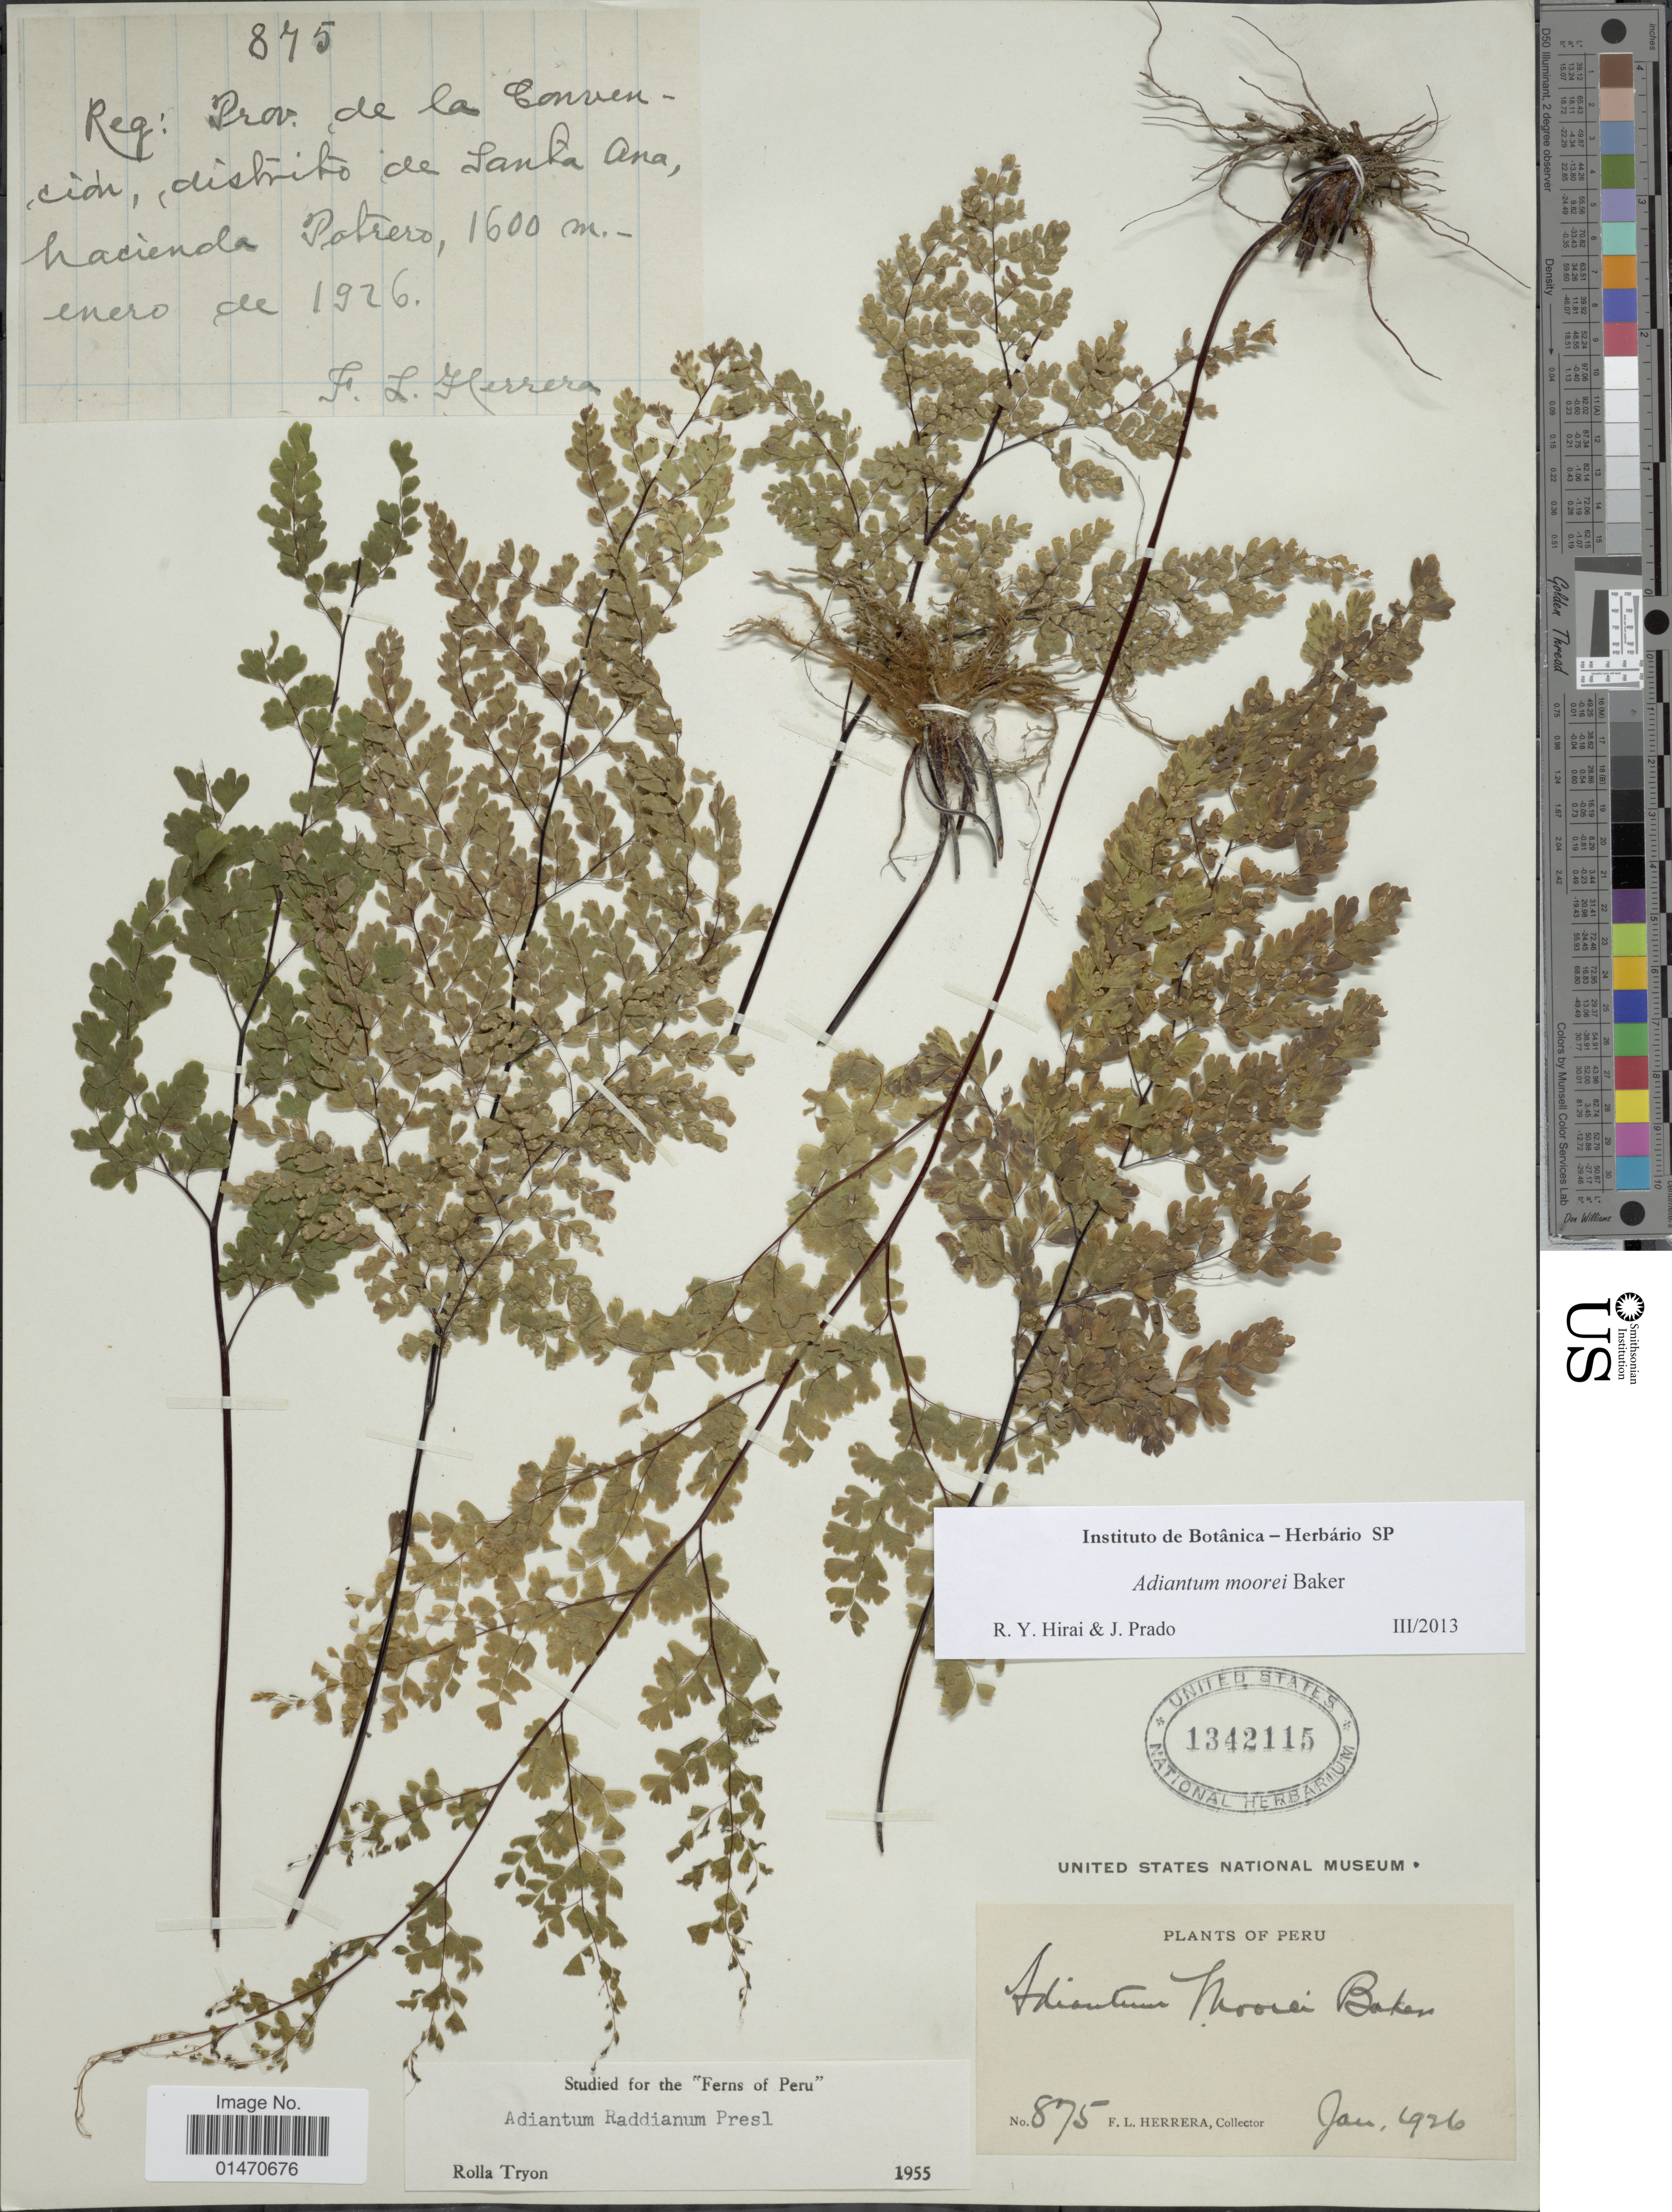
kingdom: Plantae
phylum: Tracheophyta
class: Polypodiopsida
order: Polypodiales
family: Pteridaceae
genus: Adiantum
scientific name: Adiantum moorei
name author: Baker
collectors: F. L. Herrera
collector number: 875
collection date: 1926-01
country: Peru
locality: Reg.: Prov. de la Convencion, distrito de Santa Ana, hacienda Potrero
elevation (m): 1600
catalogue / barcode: US 1342115